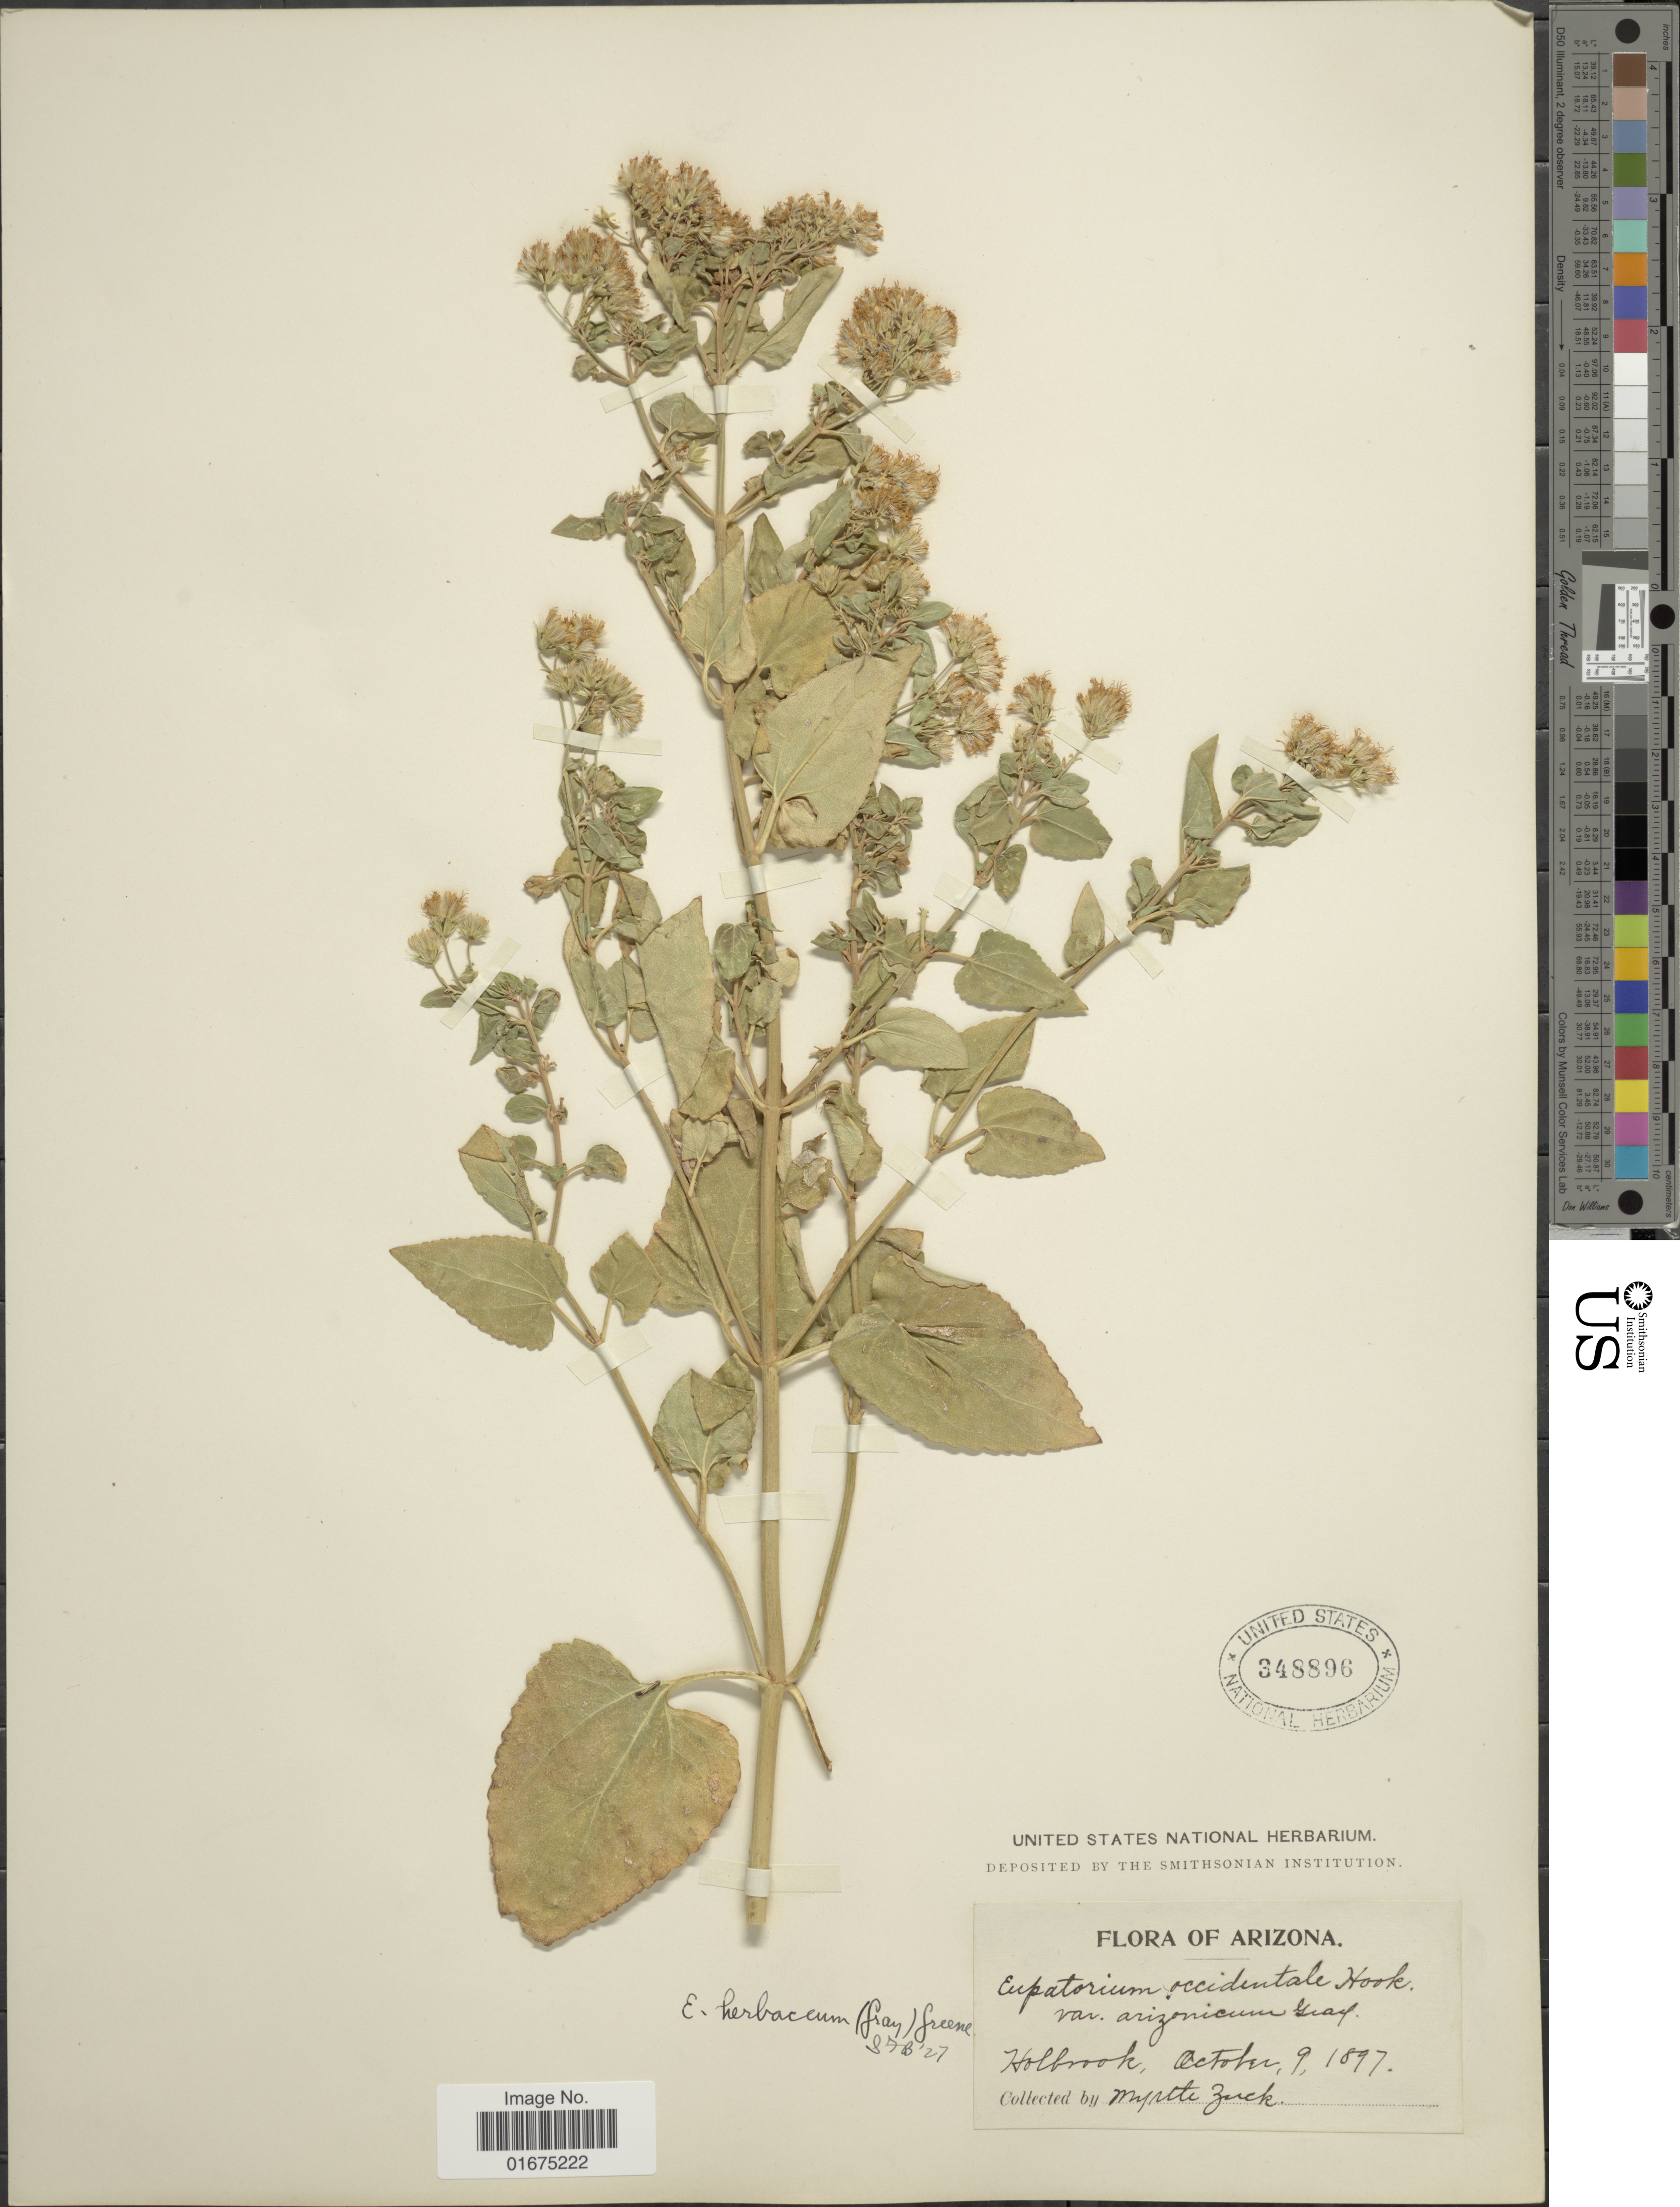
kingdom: Plantae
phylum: Tracheophyta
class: Magnoliopsida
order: Asterales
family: Asteraceae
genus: Ageratina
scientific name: Ageratina herbacea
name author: (A. Gray) R.M. King & H. Rob.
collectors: M. Zuck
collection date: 1897-10-09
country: United States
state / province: Arizona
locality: Holbrook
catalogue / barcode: US 348896